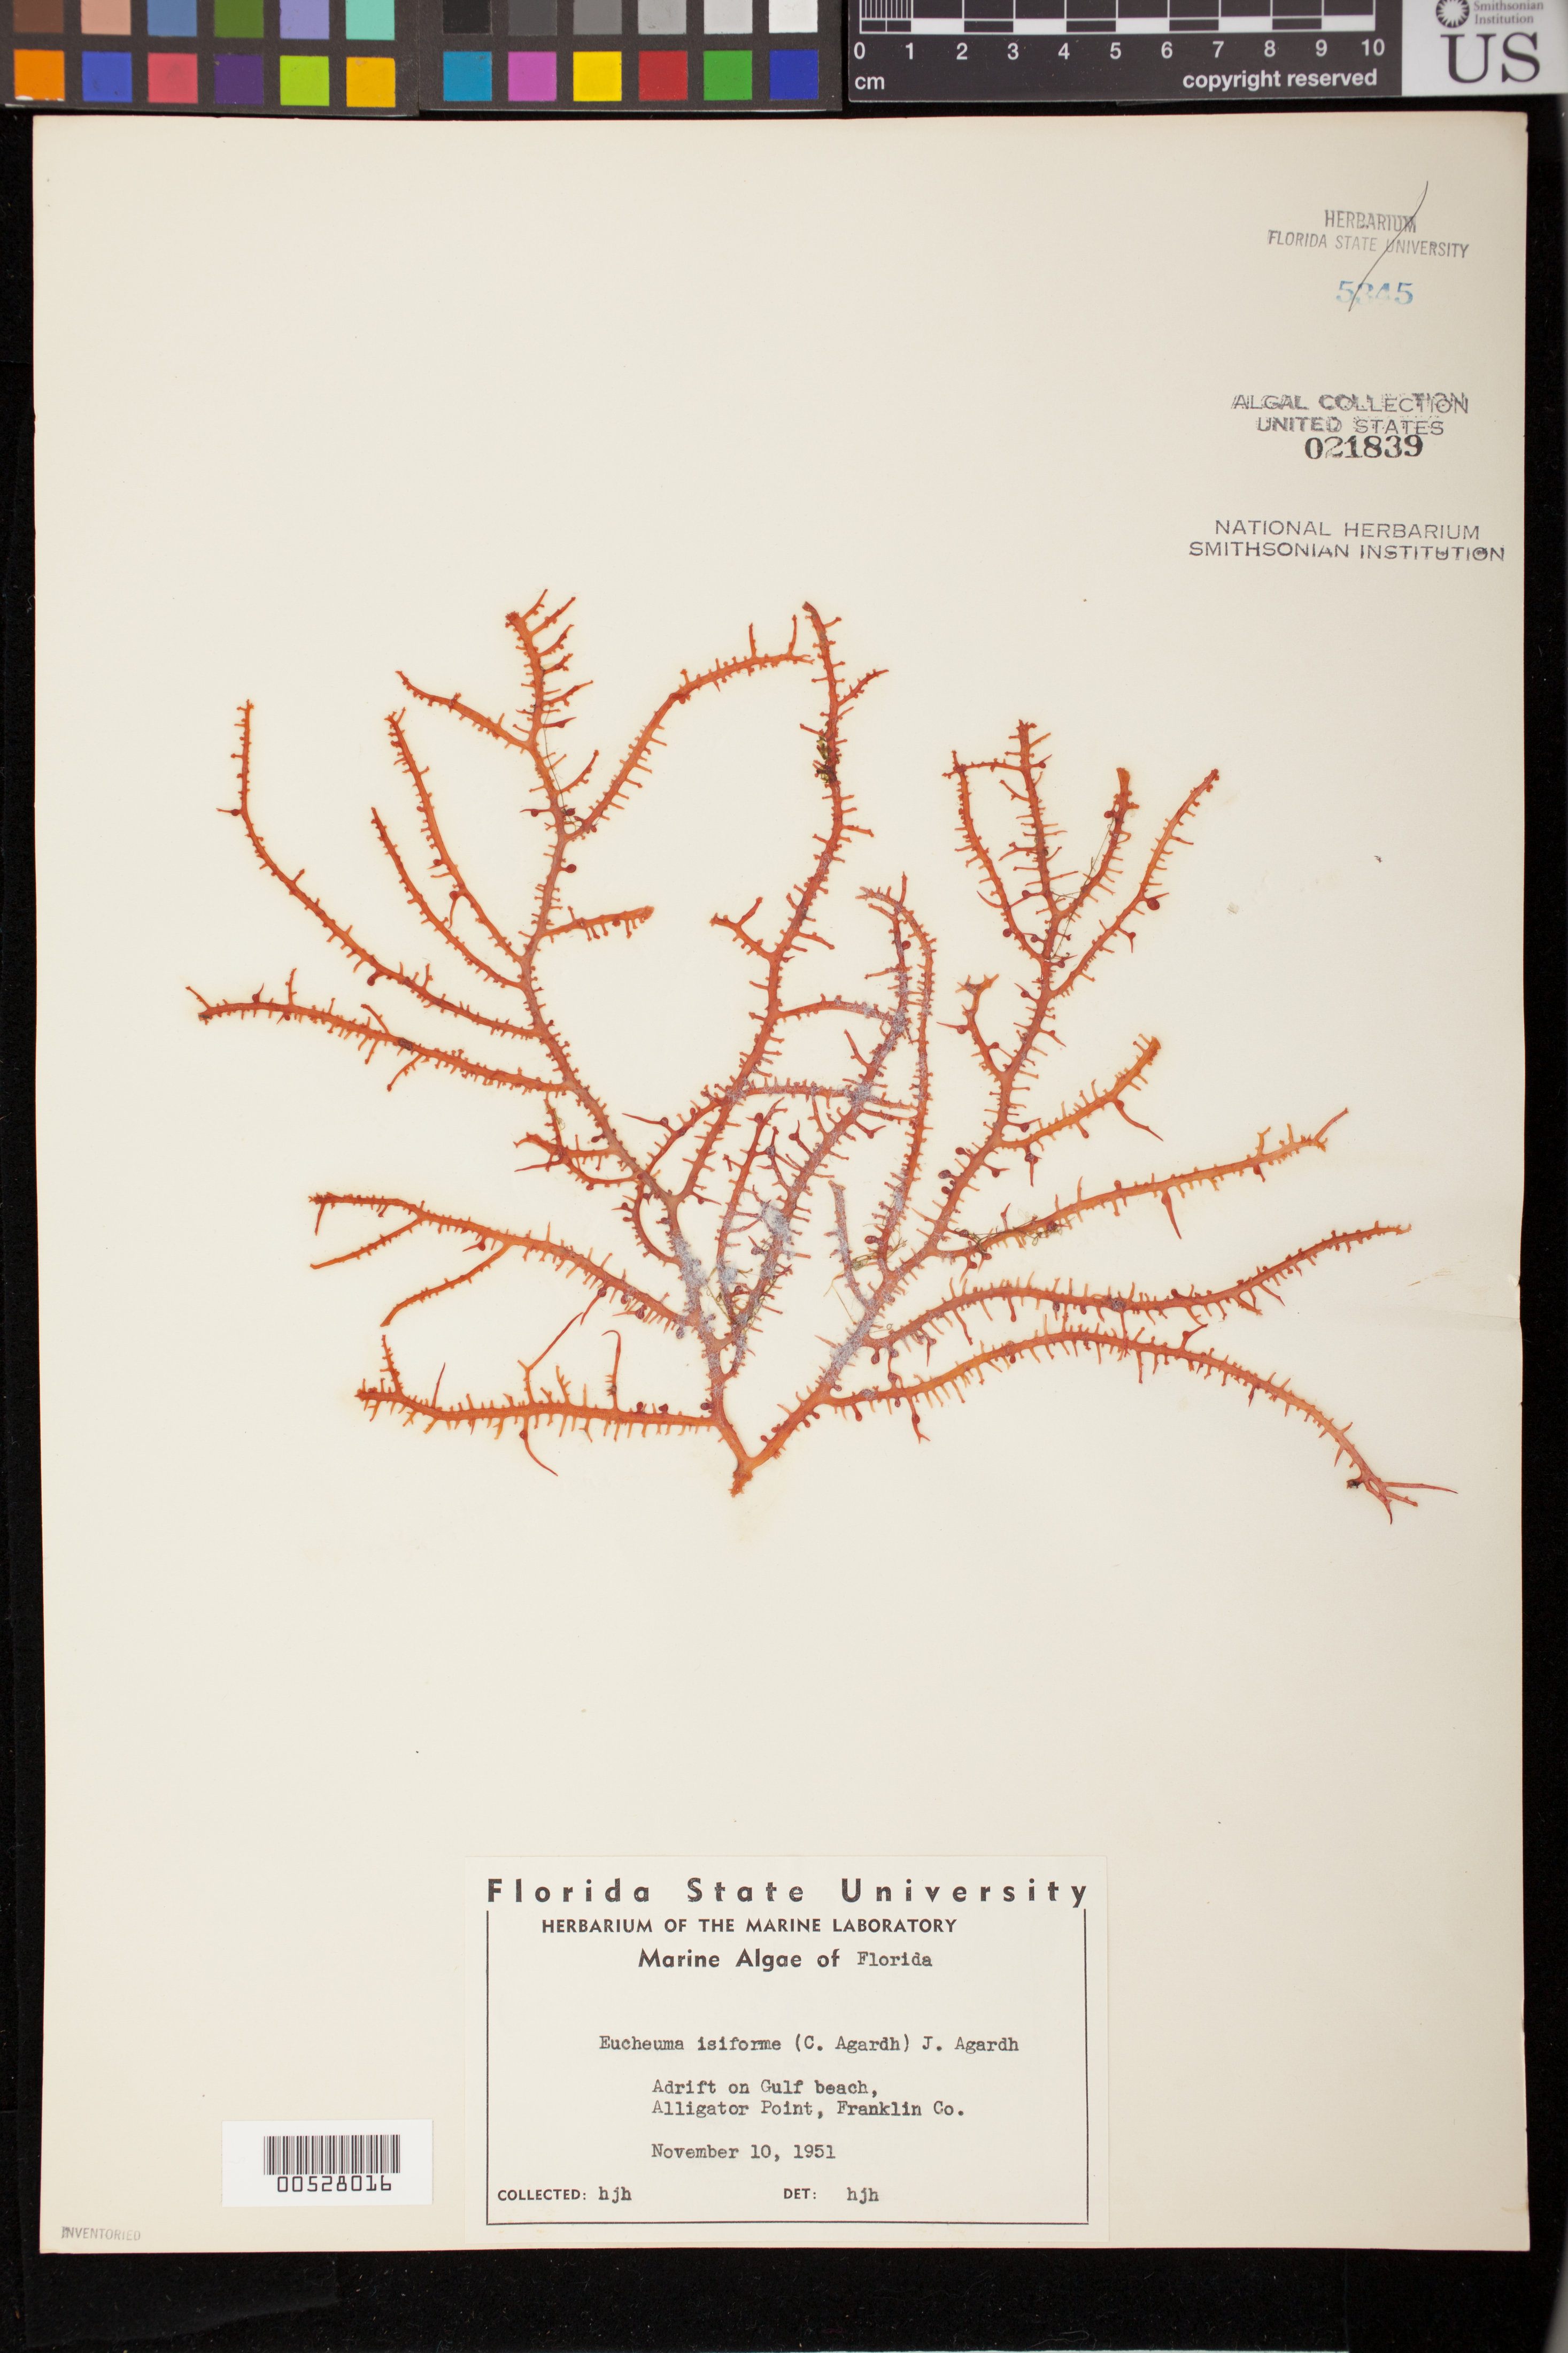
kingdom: Plantae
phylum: Rhodophyta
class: Florideophyceae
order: Gigartinales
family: Solieriaceae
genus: Eucheumatopsis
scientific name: Eucheumatopsis isiformis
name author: (C. Agardh) M.L. Núñez-Resendiz et al.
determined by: Algae name updating Project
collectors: H. J. Humm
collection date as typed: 10 Nov 1951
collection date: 1951-11-10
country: United States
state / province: Florida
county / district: Franklin County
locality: Gulf Beach, Alligator Point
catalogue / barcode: US 21839